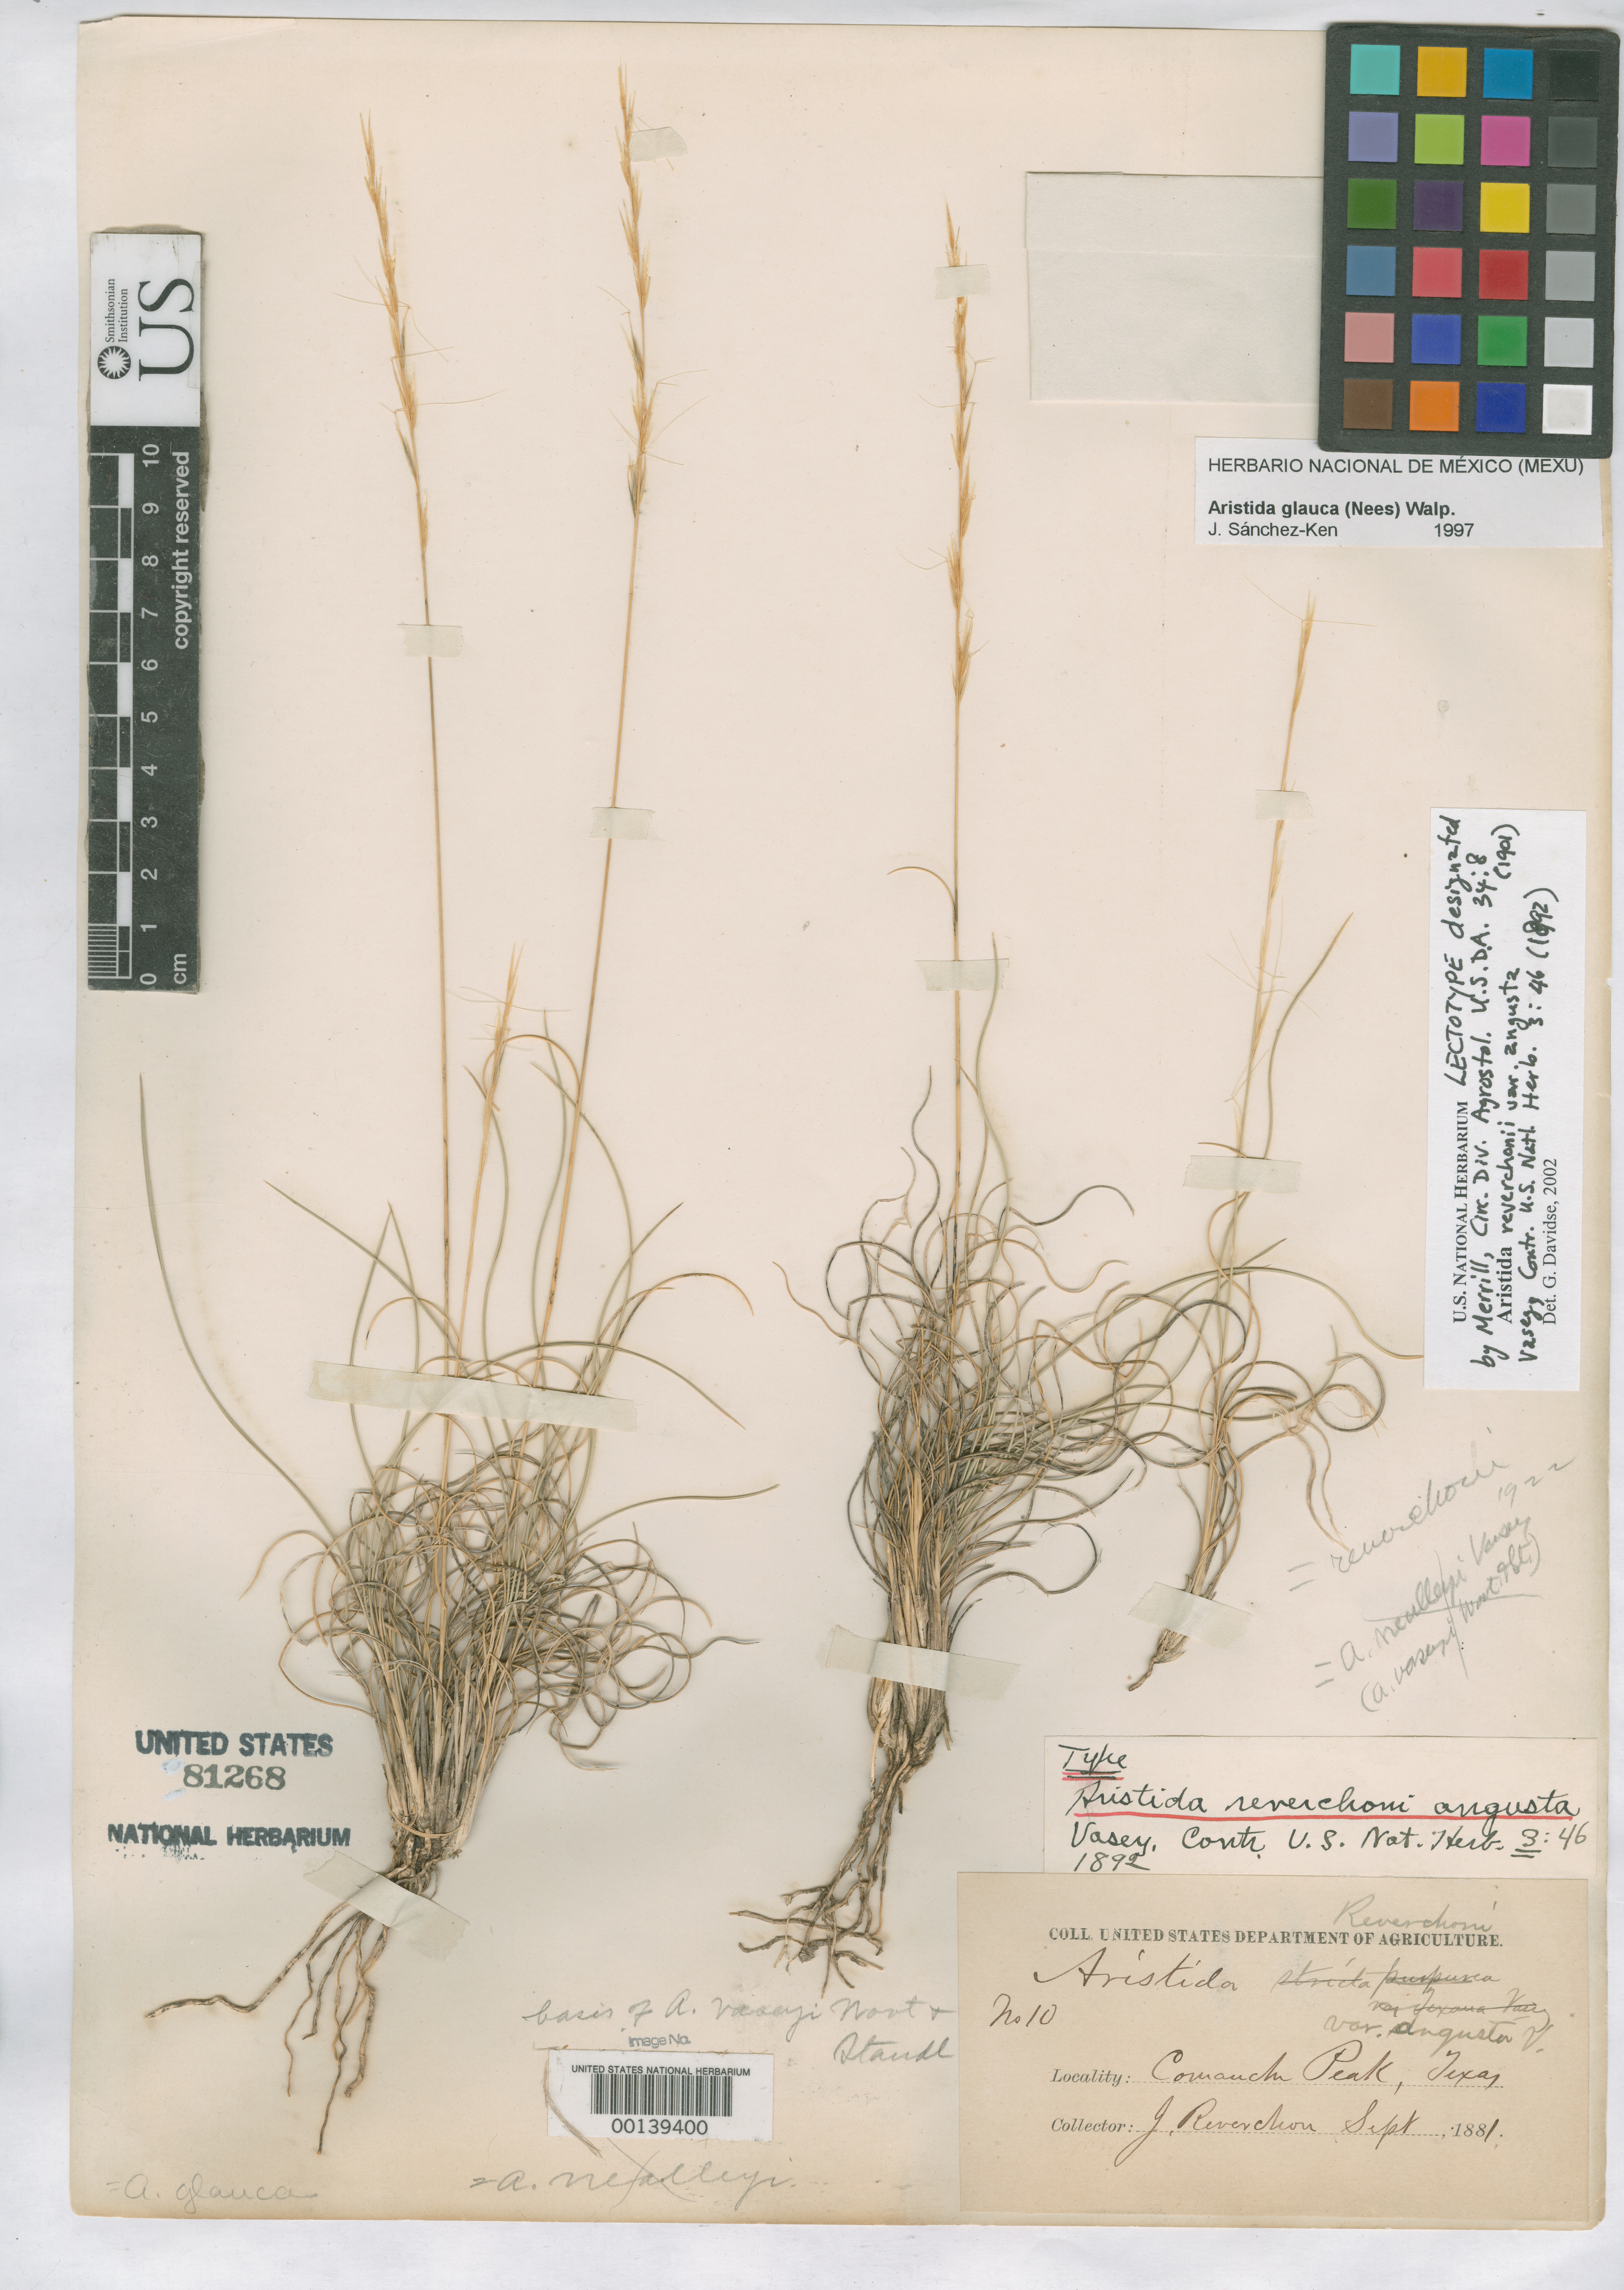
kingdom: Plantae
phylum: Tracheophyta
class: Liliopsida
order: Poales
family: Poaceae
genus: Aristida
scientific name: Aristida reverchonii var. angusta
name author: Vasey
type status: Syntype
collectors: J. Reverchon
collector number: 10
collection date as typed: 1881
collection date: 1881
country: United States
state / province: Texas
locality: Comanche Peak.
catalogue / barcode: US 81268